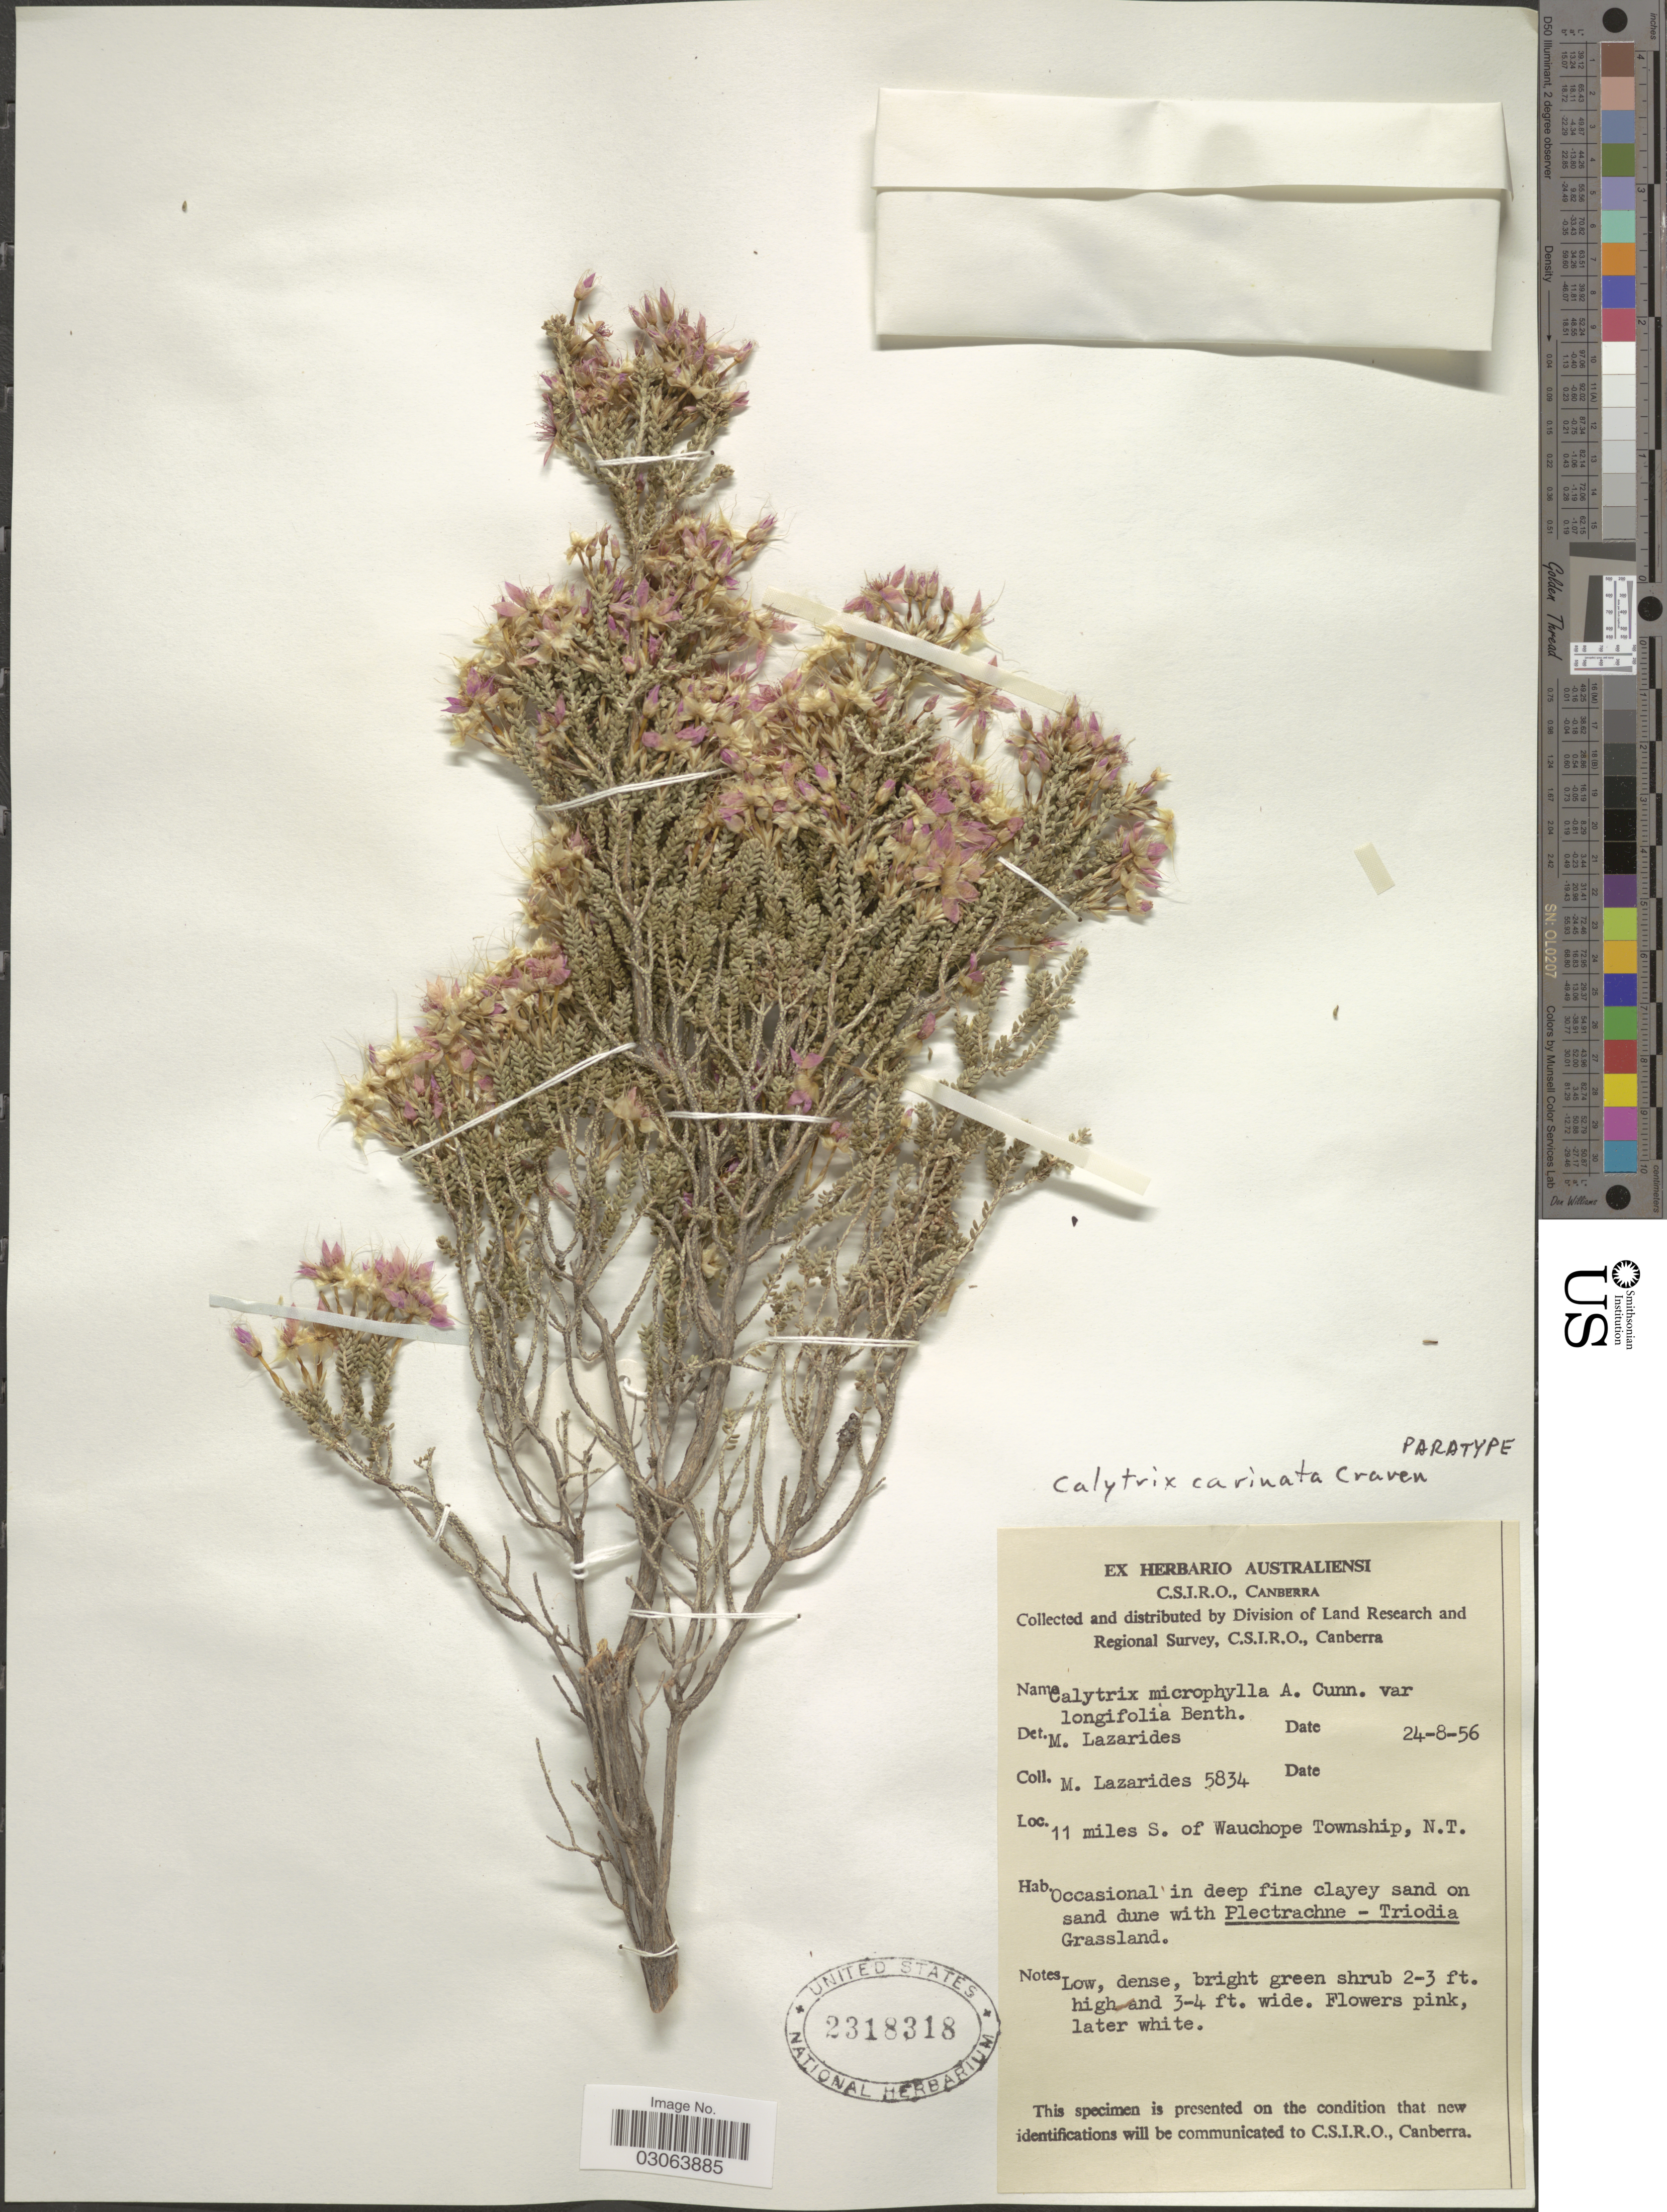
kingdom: Plantae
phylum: Tracheophyta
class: Magnoliopsida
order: Myrtales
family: Myrtaceae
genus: Calytrix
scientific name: Calytrix carinata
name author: Craven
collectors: M. Lazarides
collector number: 5834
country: Australia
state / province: Northern Territory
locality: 11 miles S. of Wauchope Township.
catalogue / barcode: US 2318318